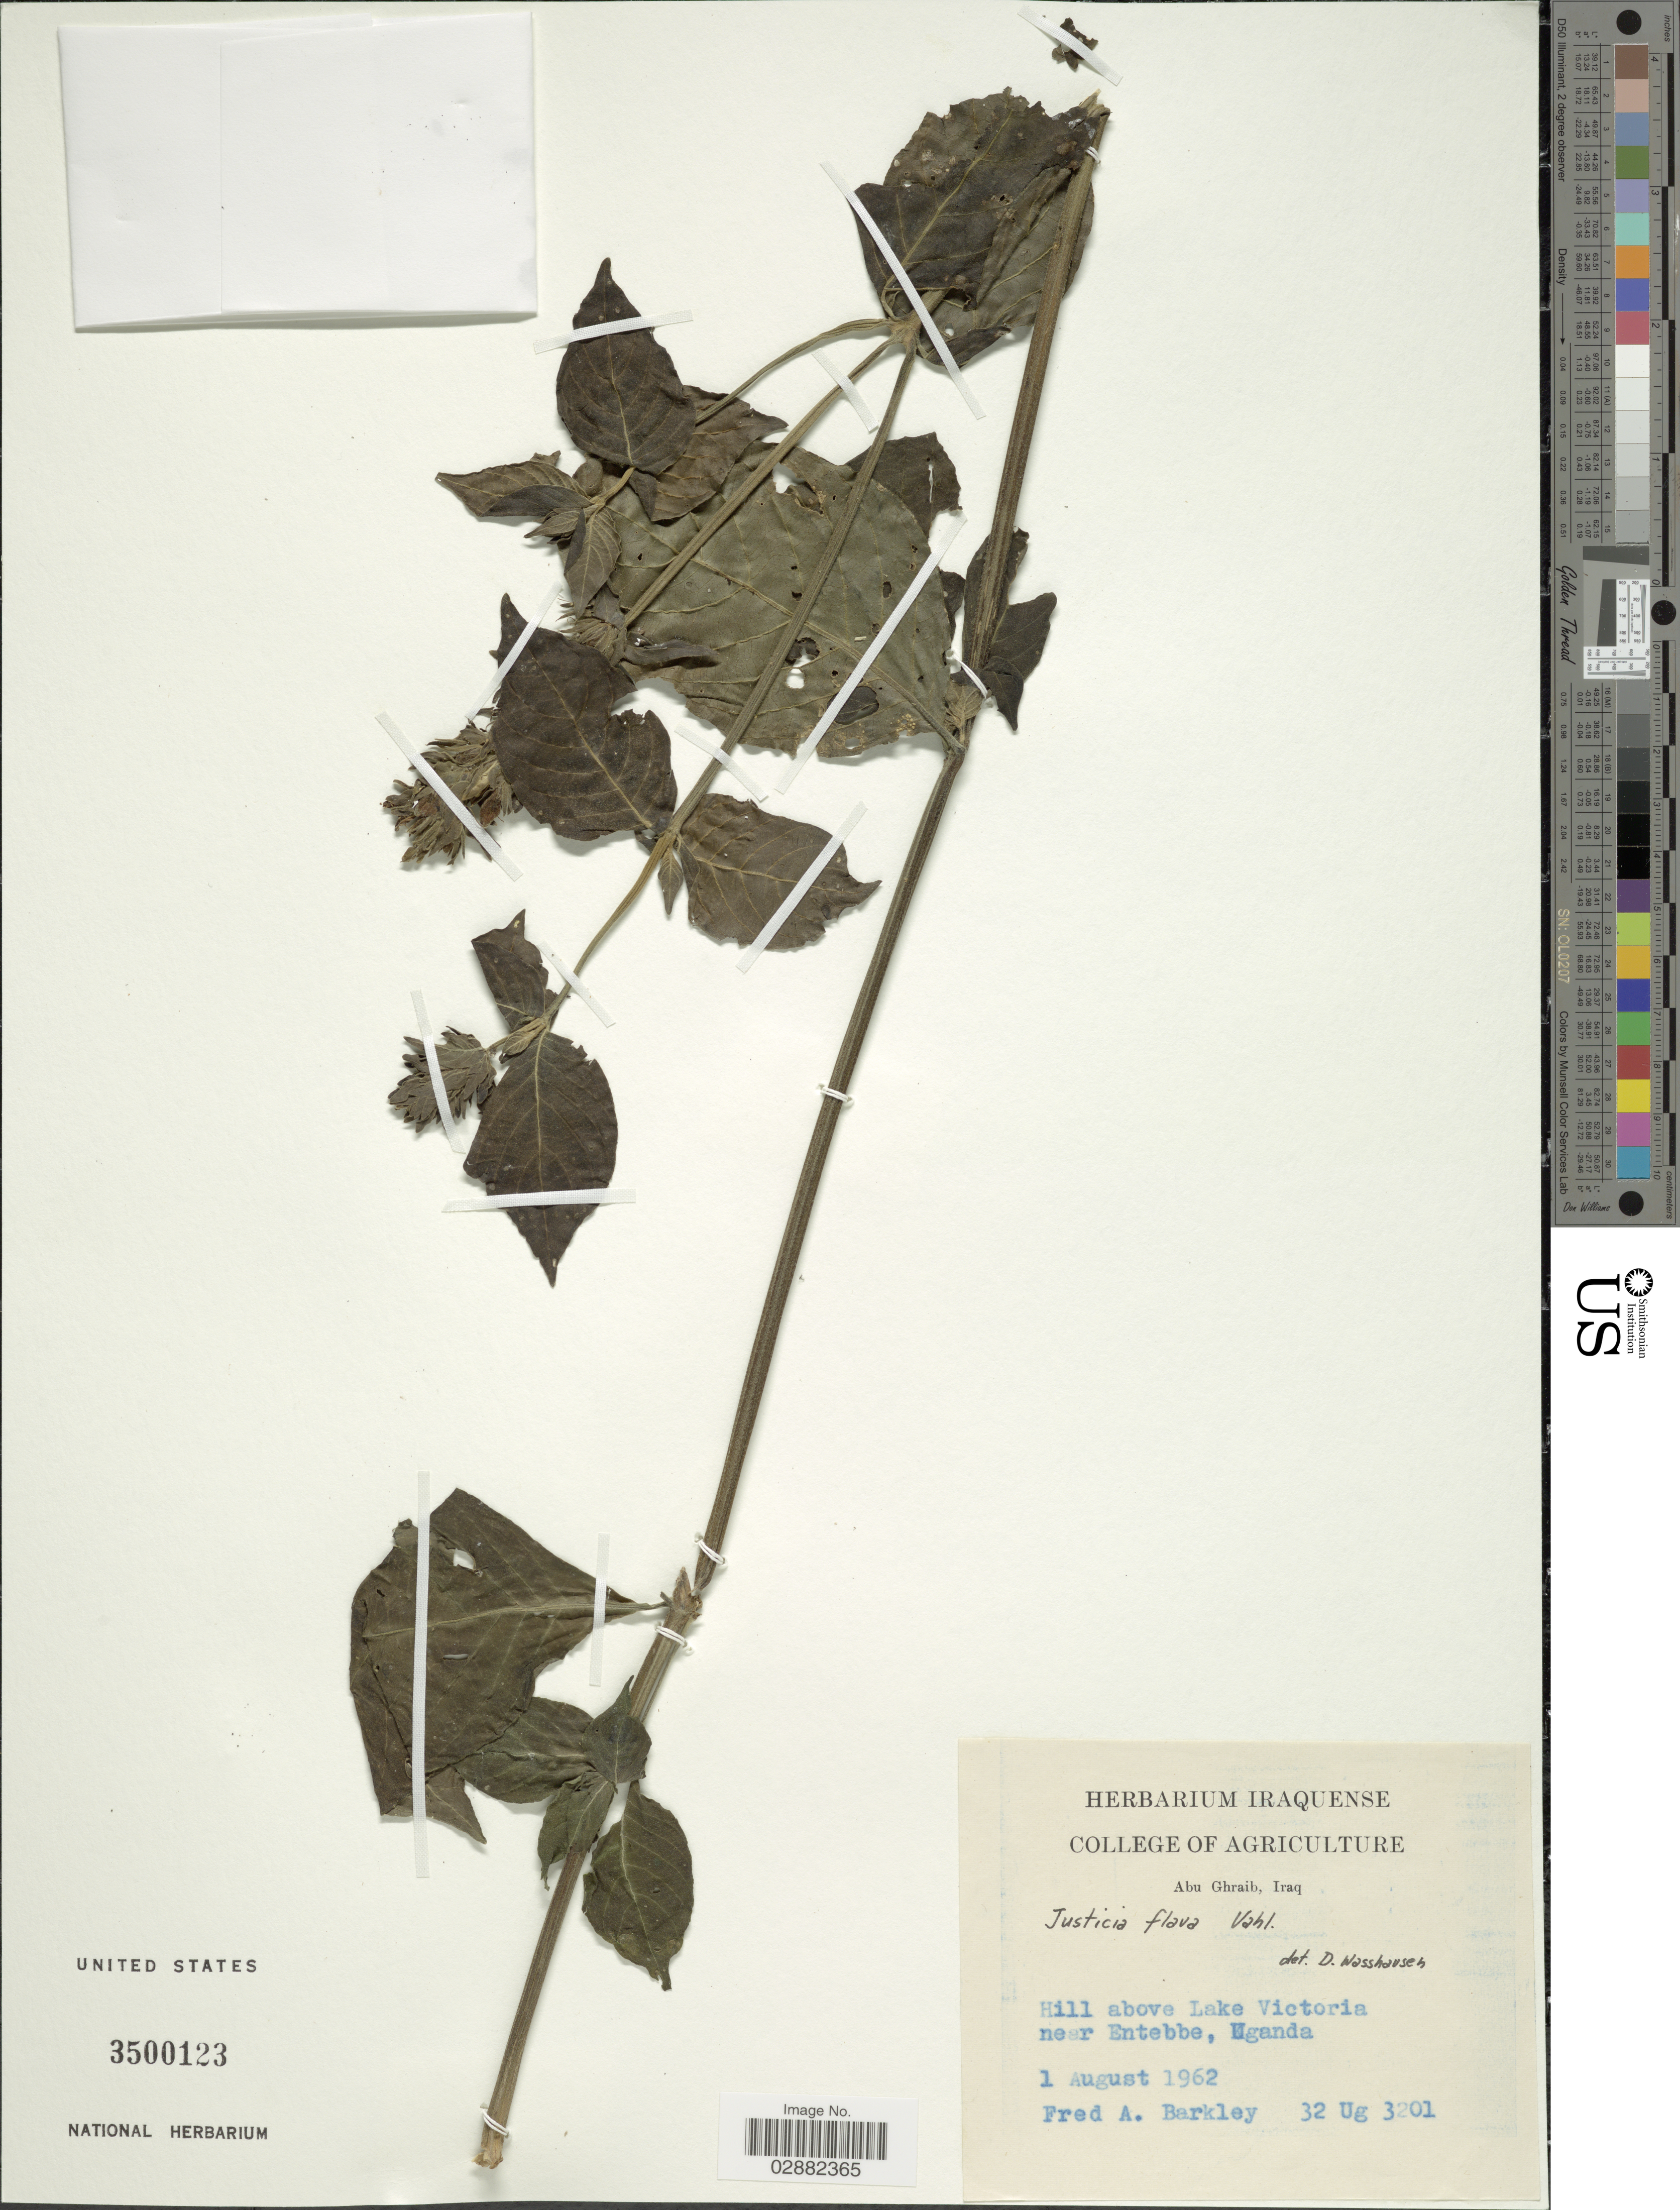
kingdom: Plantae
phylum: Tracheophyta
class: Magnoliopsida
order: Lamiales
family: Acanthaceae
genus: Justicia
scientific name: Justicia flava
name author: (Forssk.) Vahl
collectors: F. A. Barkley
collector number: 32Ug3201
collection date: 1962-08-01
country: Uganda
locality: Hill above Lake Victoria near Entebbe.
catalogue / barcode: US 3500123